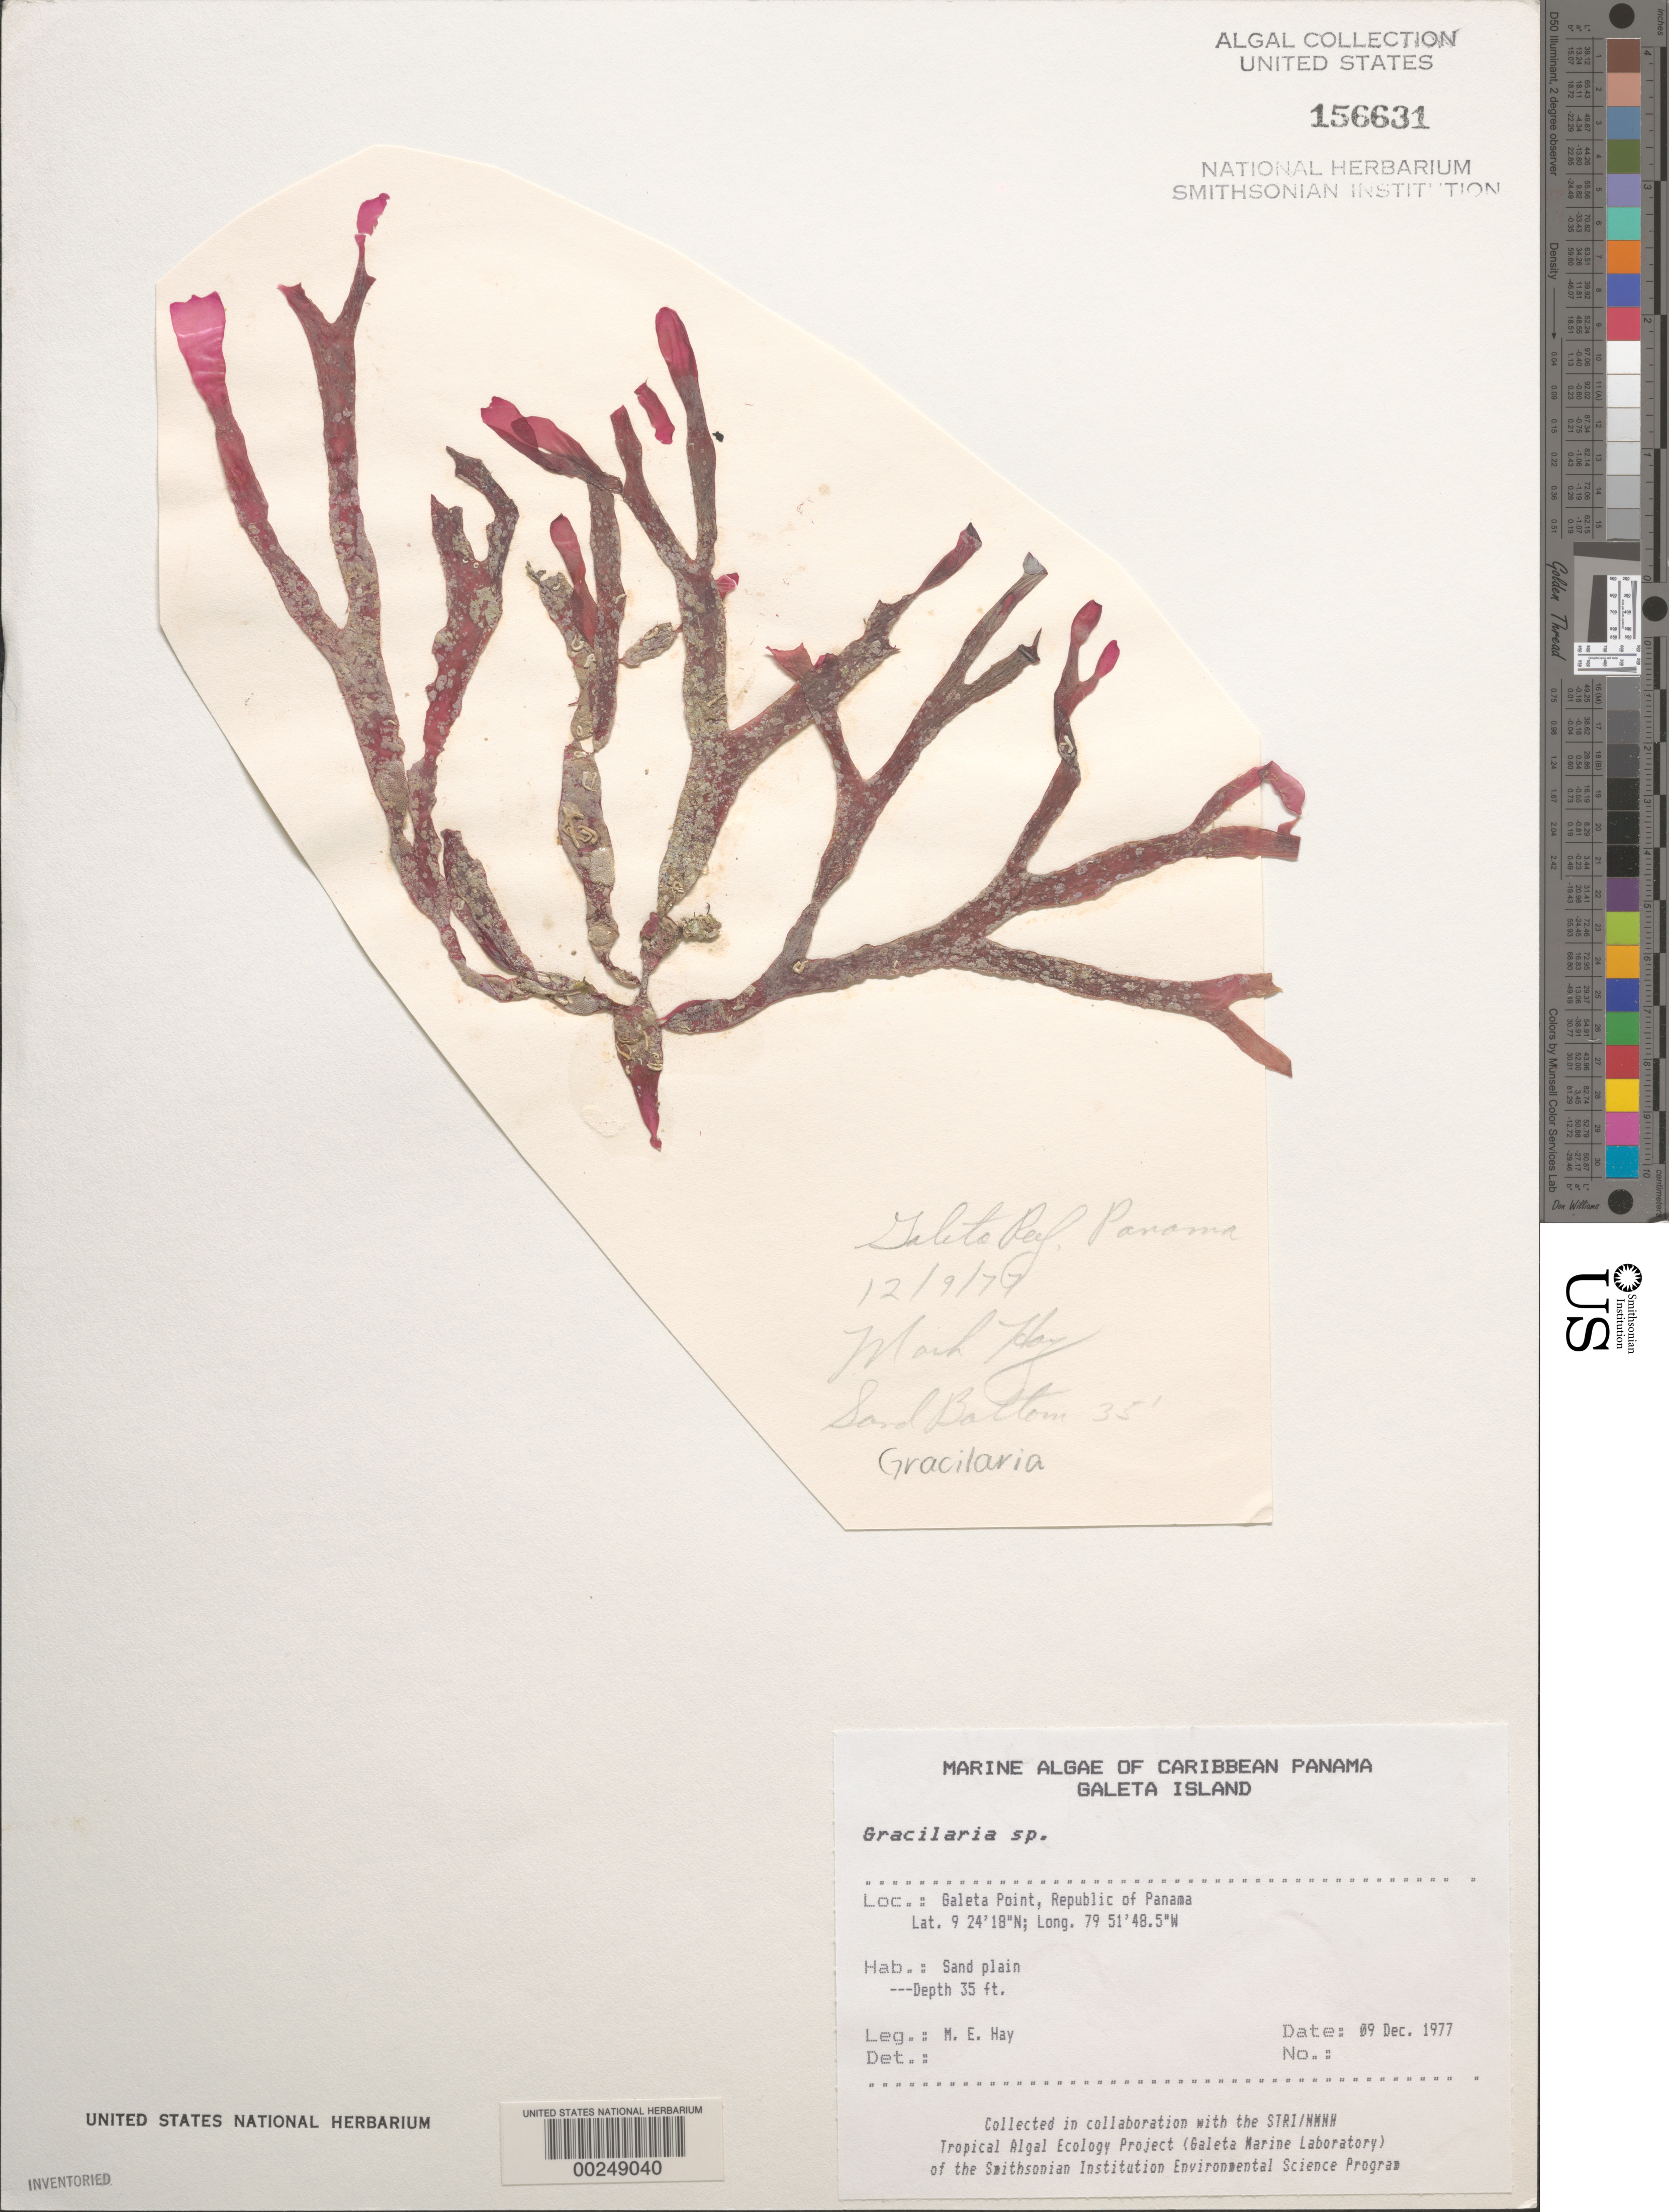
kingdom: Plantae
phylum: Rhodophyta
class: Florideophyceae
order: Gracilariales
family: Gracilariaceae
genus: Gracilaria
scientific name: Gracilaria sp.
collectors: M. E. Hay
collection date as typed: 09 Dec 1977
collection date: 1977-12-09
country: Panama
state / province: Colón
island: Galeta Island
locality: Galeta Point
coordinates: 9 24' 18" N, 79 51' 48.5" W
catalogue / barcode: US 156631